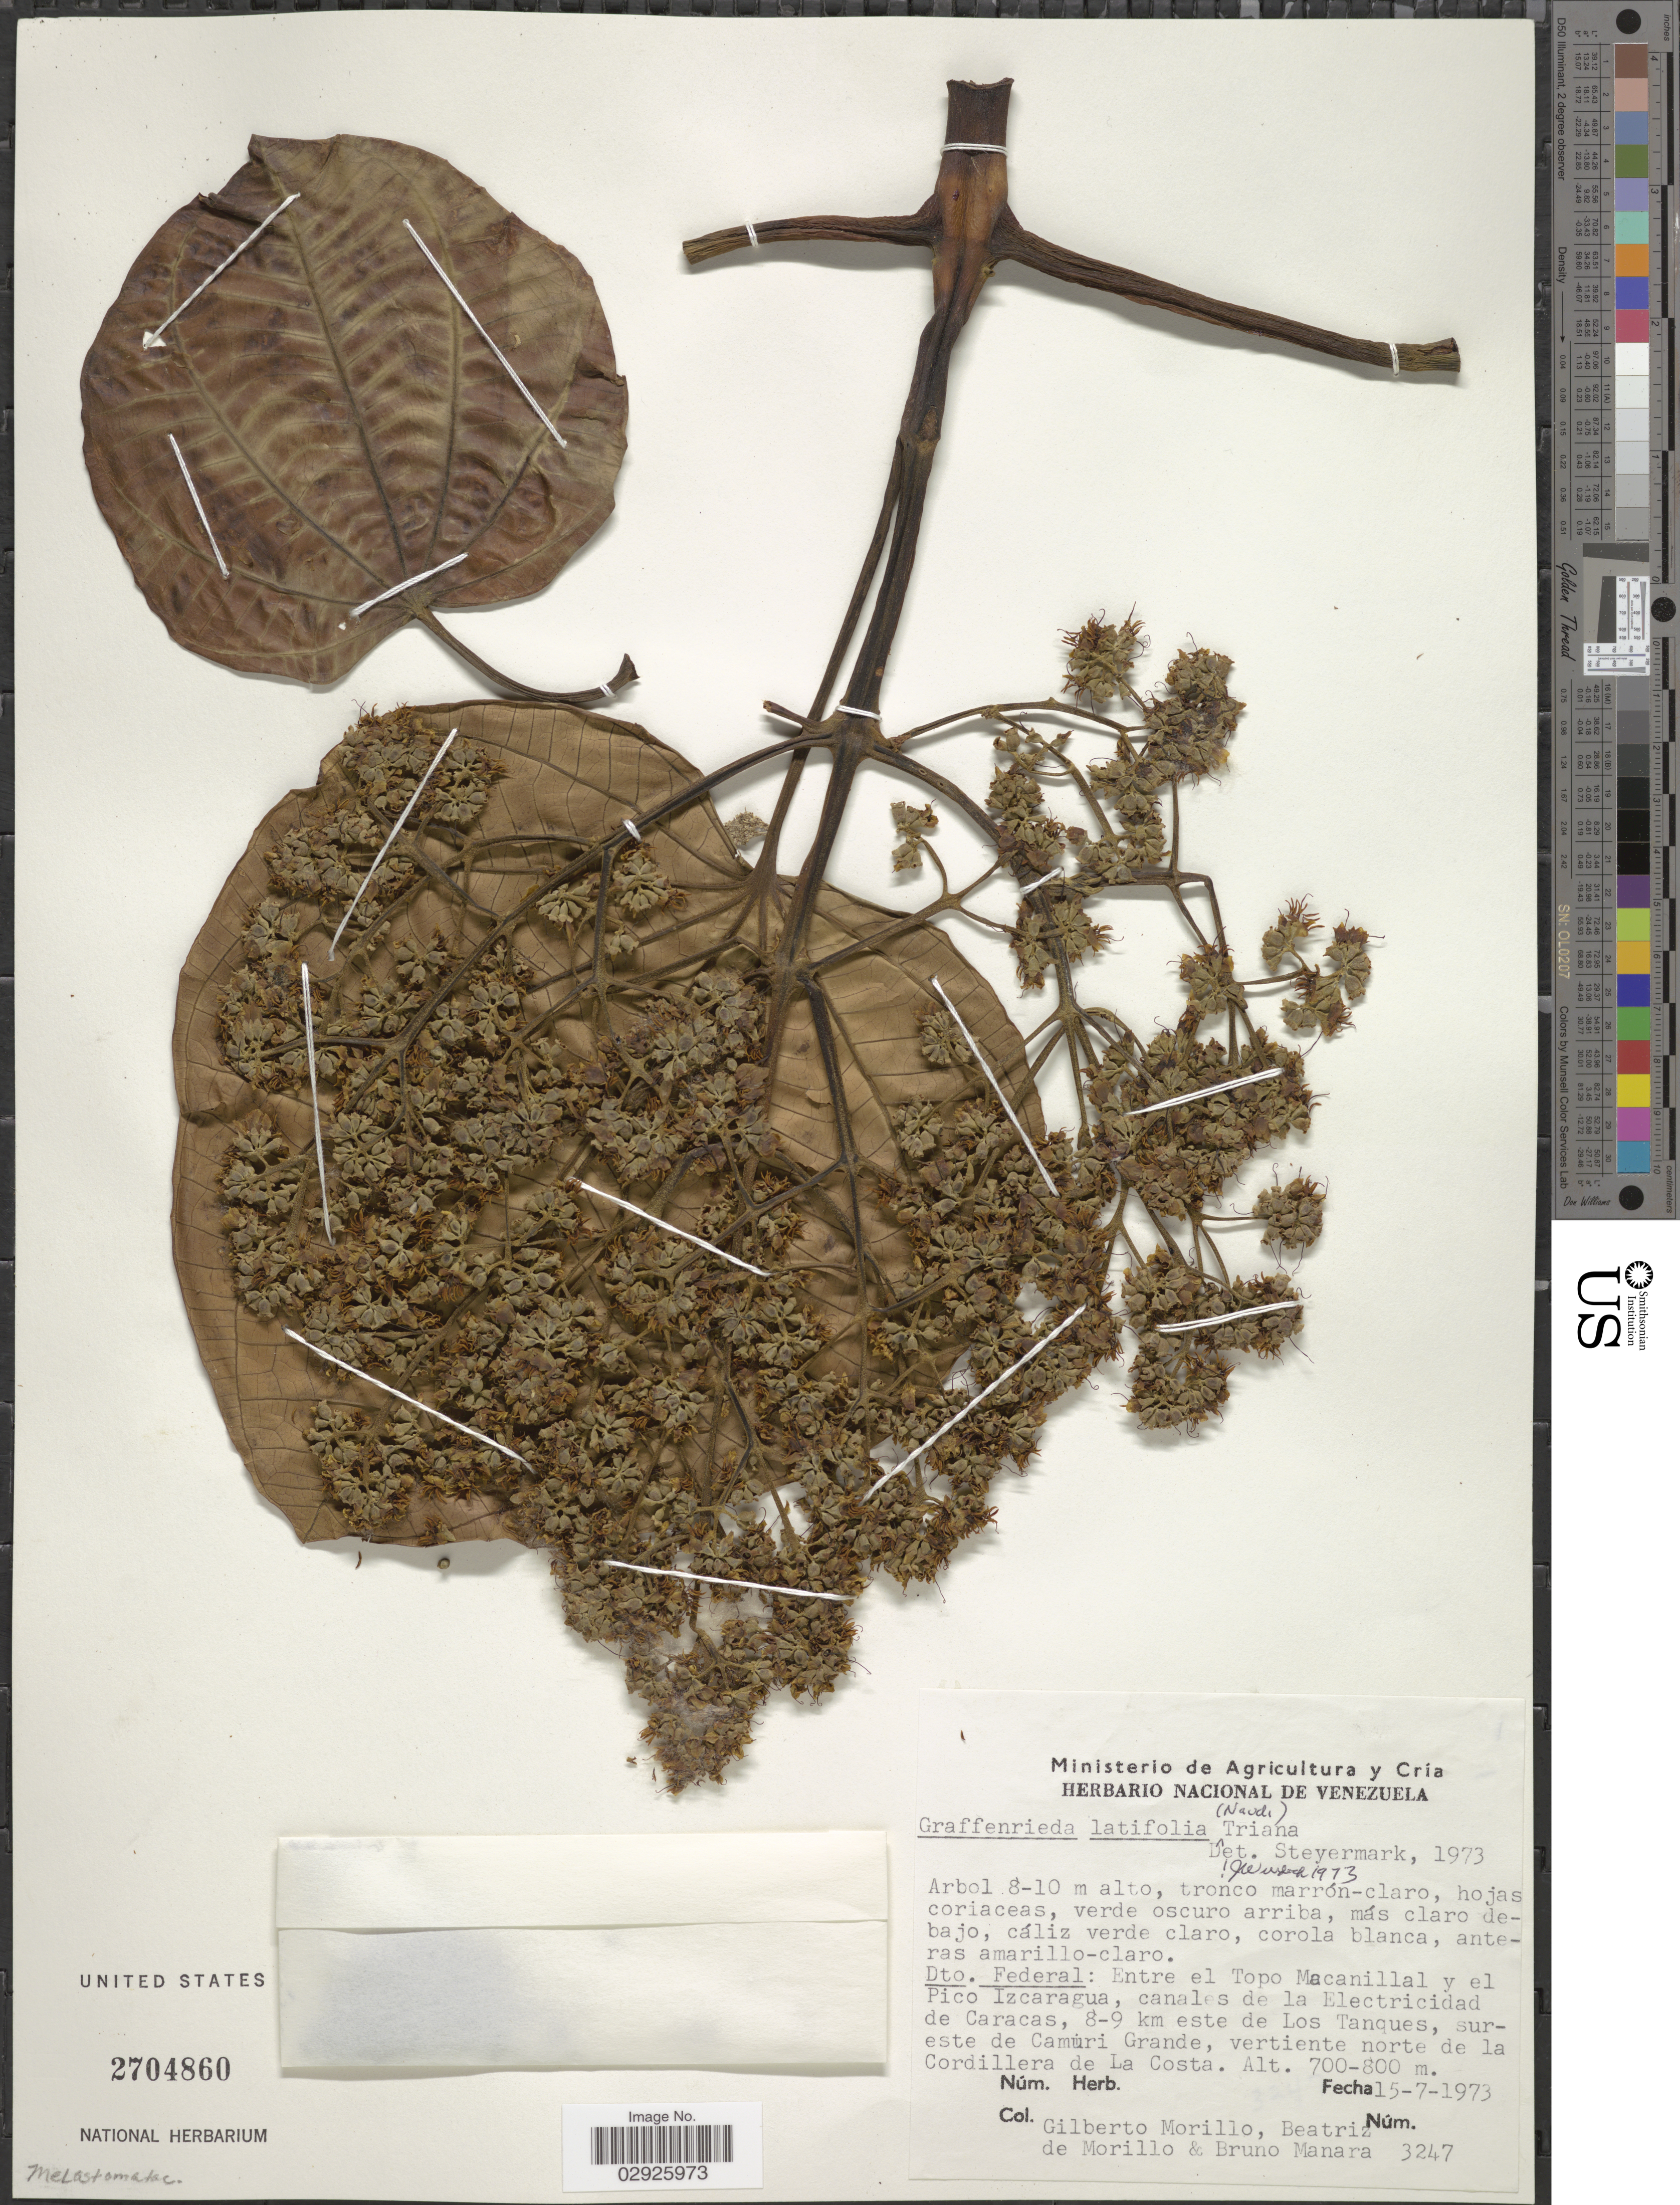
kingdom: Plantae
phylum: Tracheophyta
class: Magnoliopsida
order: Myrtales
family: Melastomataceae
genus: Graffenrieda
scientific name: Graffenrieda latifolia subsp. latifolia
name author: (Naudin) Triana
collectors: G. N. Morillo, B. Morillo & B. Manara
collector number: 3247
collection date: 1973-07-15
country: Venezuela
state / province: Distrito Federal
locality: Dto. Federal: Entre el Topo Macanillal y el Pico Izcaragua, canales de la Electricidad de Caracas, 8-9 km este de Los Tanques, sureste de Camuri Grande, vertiente norte de la Cordillera de La Costa.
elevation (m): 700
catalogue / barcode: US 2704860